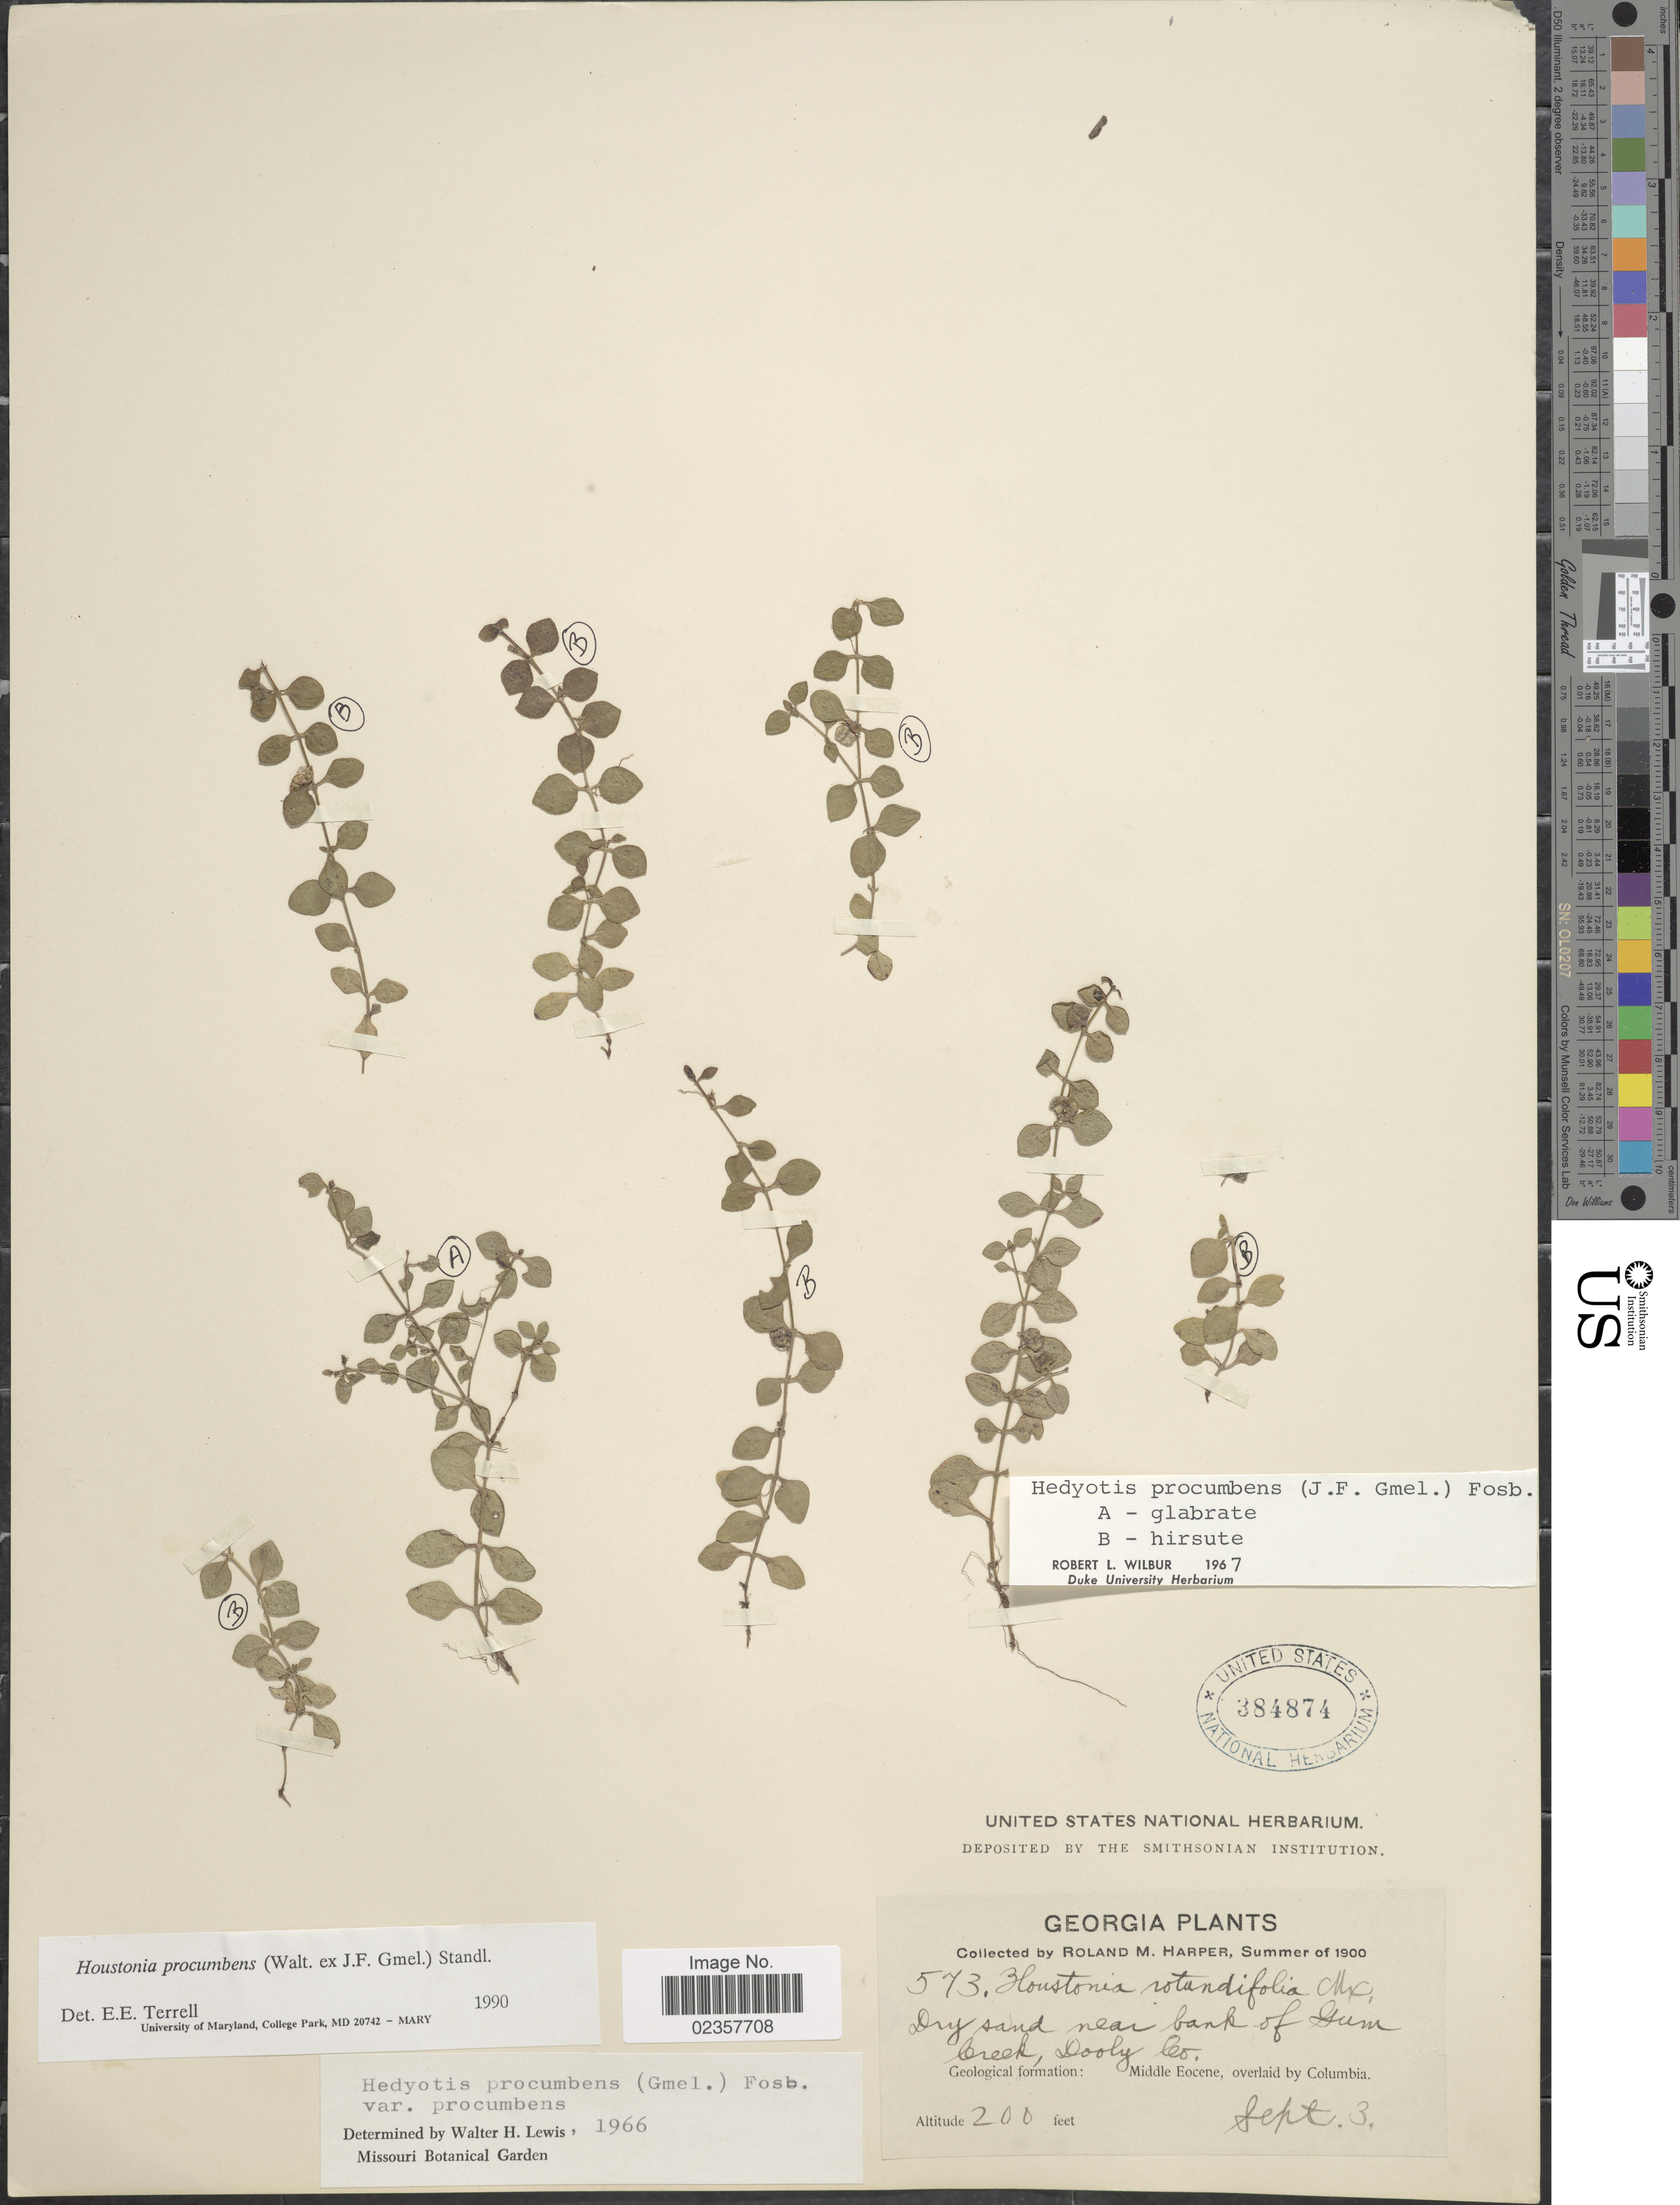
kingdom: Plantae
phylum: Tracheophyta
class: Magnoliopsida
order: Gentianales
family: Rubiaceae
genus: Houstonia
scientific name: Houstonia procumbens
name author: (Walter ex J.F. Gmel.) Standl.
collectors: R. M. Harper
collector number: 573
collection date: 1900-09-03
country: United States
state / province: Georgia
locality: Georgia, Dry sand near bank of Gum Creek, Dooly Co.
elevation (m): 61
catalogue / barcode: US 384874